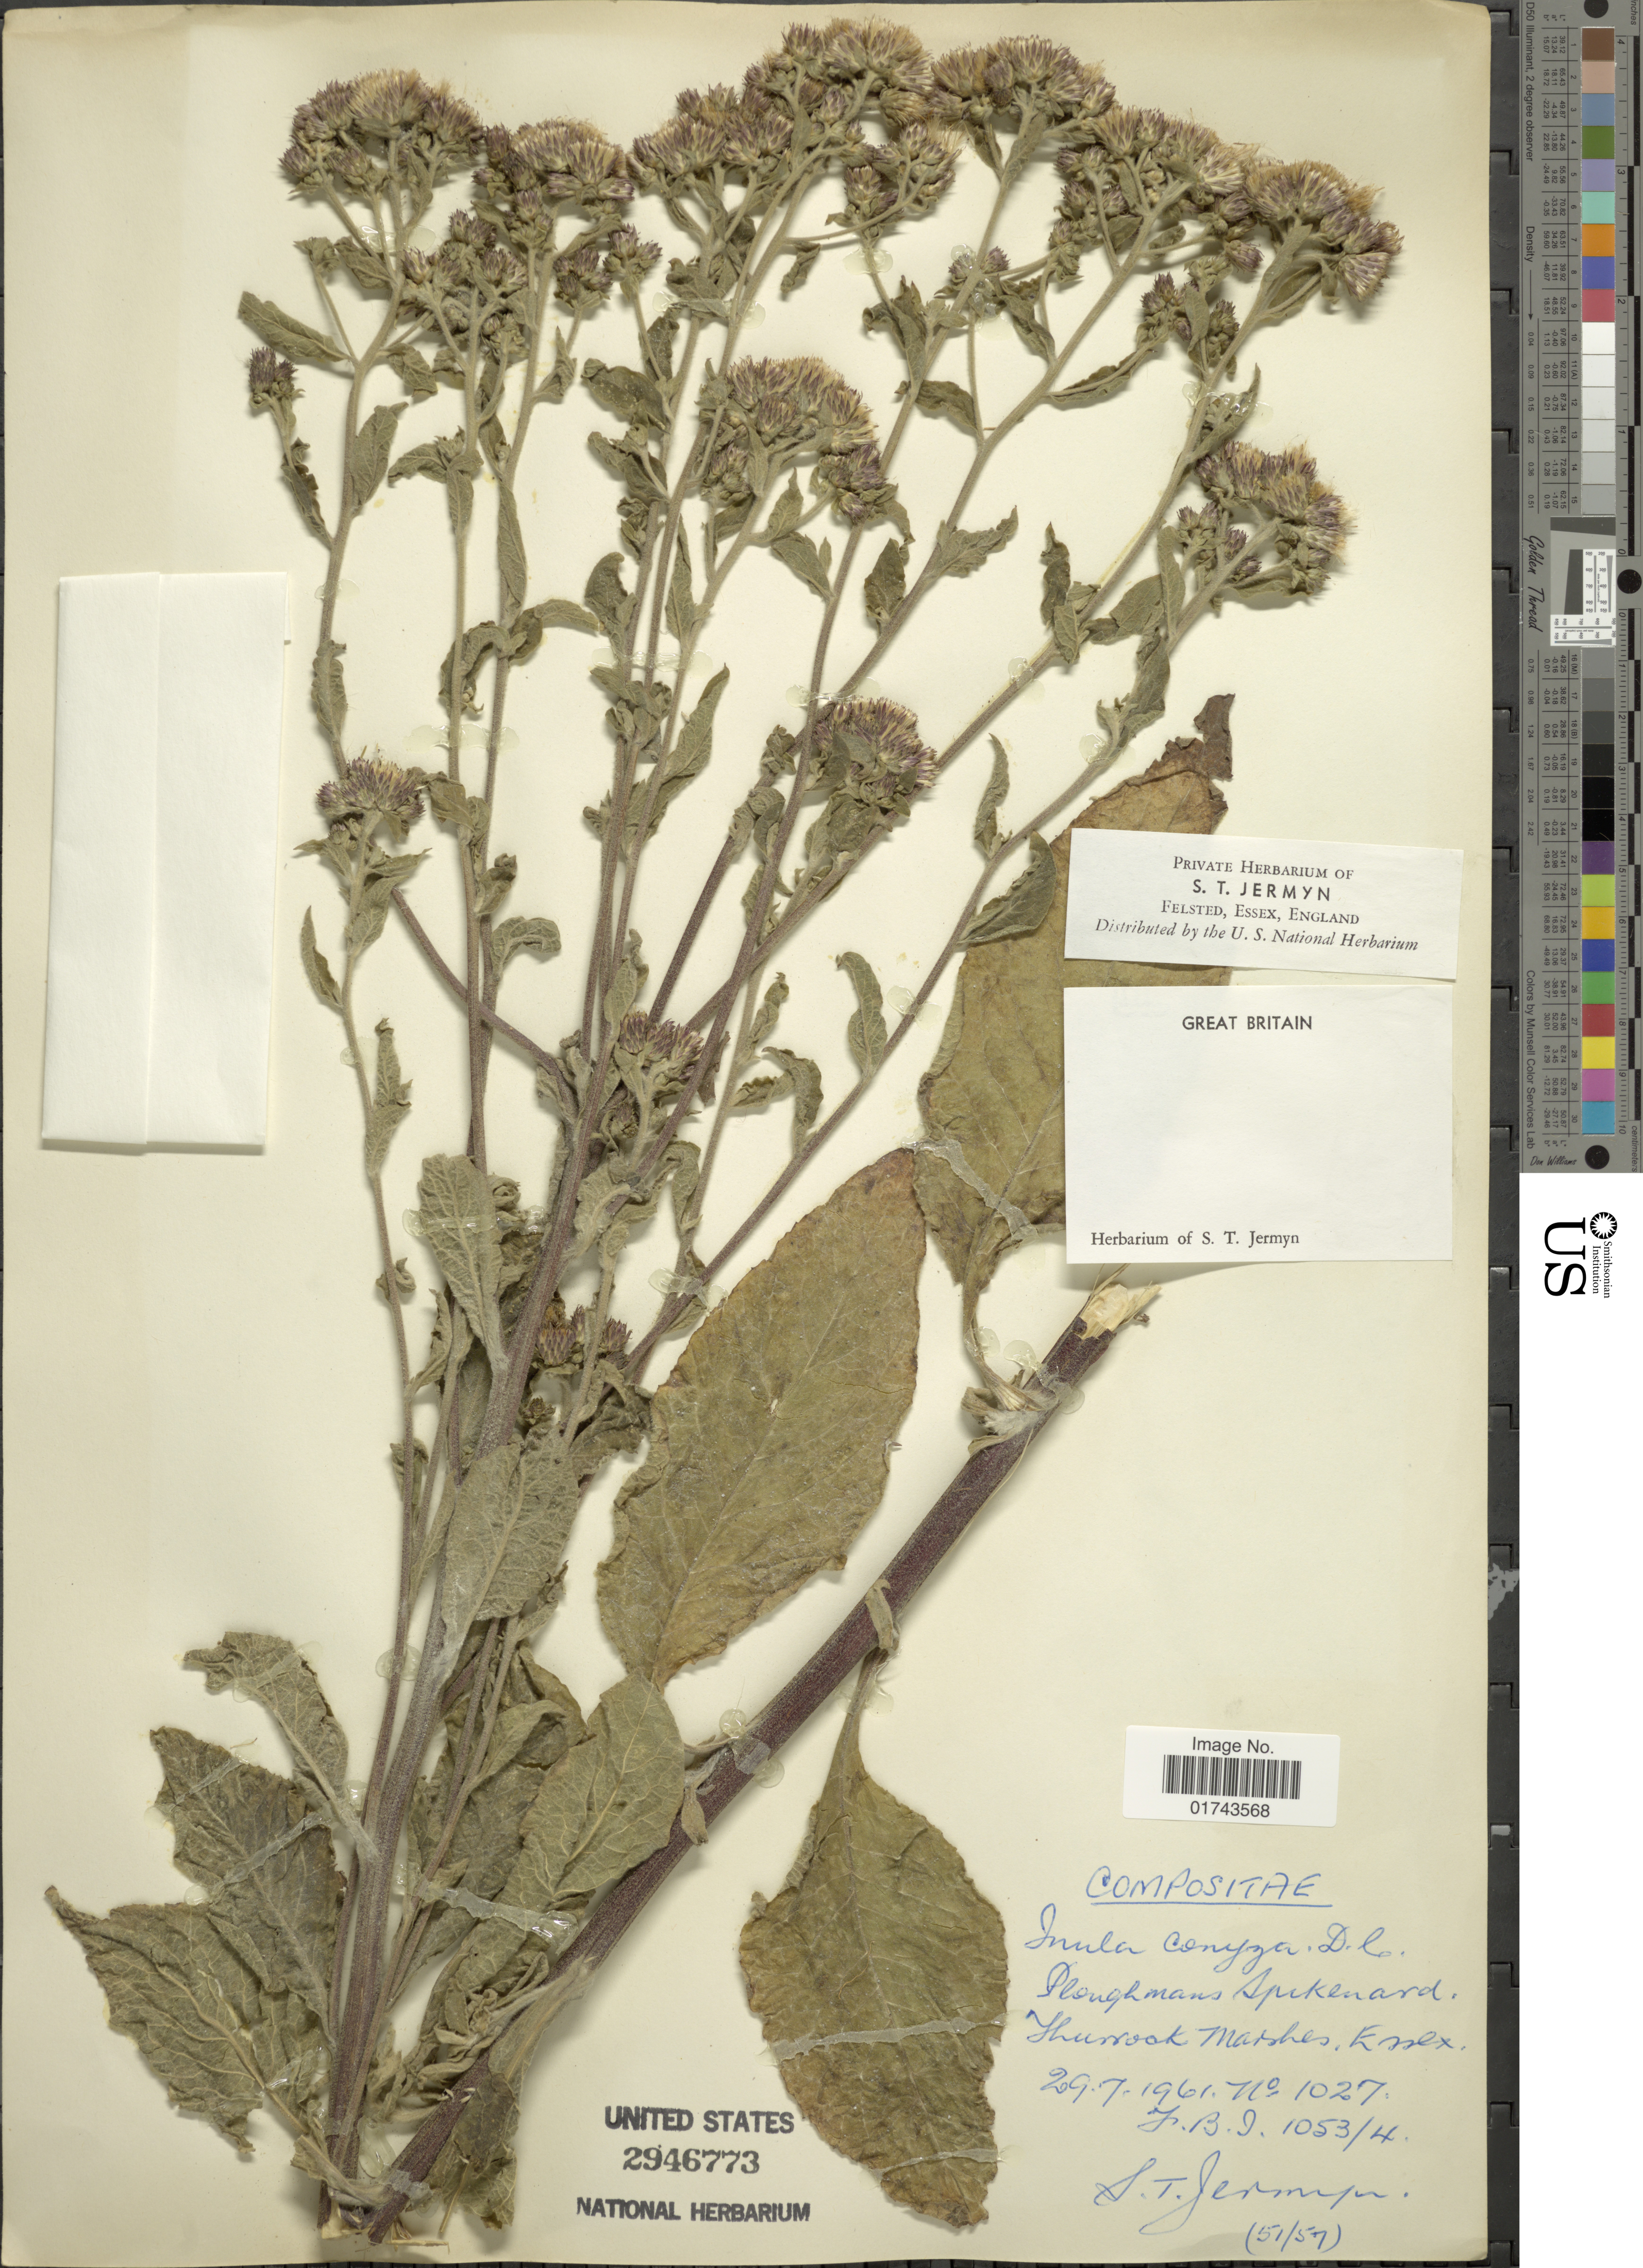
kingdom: Plantae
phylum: Tracheophyta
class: Magnoliopsida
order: Asterales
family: Asteraceae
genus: Inula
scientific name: Inula conyzae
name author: (Griess.) DC.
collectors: S. Jermyn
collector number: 1027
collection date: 1961-07-29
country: United Kingdom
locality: Great Britain, Thurrock Marshes, Essex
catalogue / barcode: US 2946773